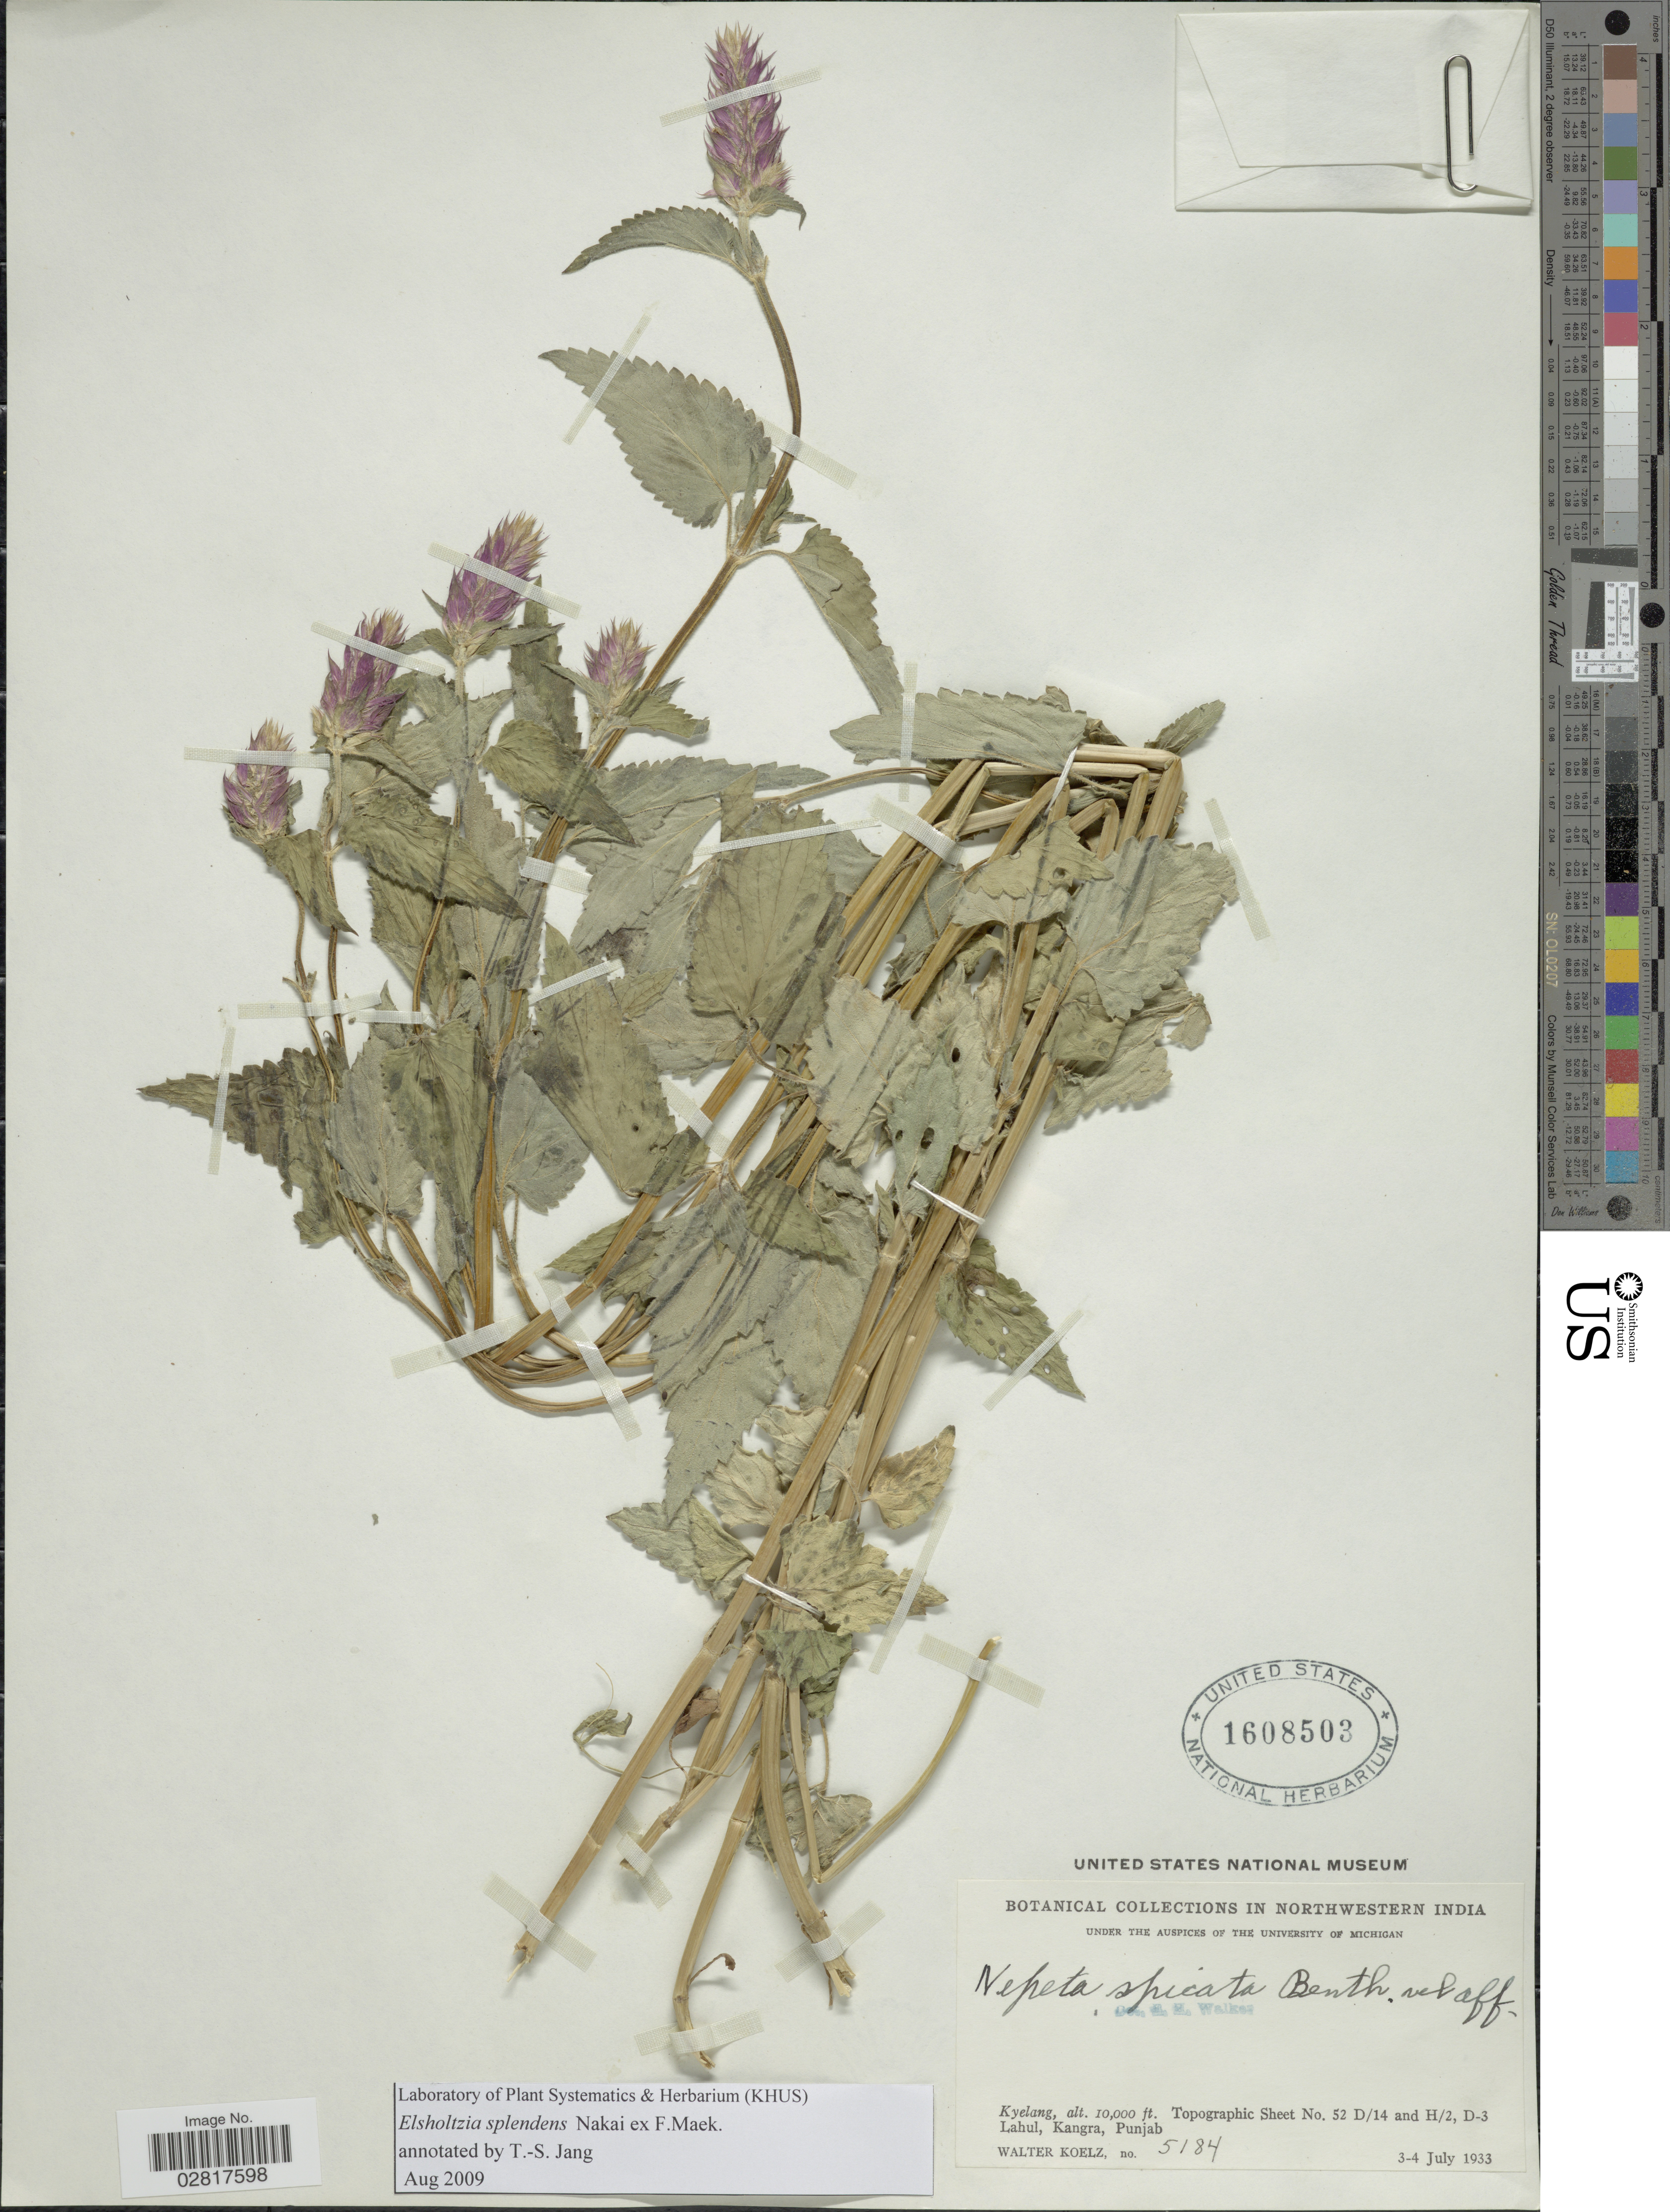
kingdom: Plantae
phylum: Tracheophyta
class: Magnoliopsida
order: Lamiales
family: Lamiaceae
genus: Elsholtzia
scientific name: Elsholtzia splendens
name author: Nakai ex F. Maek.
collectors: W. N. Koelz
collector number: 5184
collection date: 1933-07-03/1933-07-04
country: India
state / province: Punjab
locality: Northwestern India, Kyelang, Topographic Sheet No. 52 D/14 and H/2, D-3 Lahul, Kangra, Punjab.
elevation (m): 3048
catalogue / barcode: US 1608503